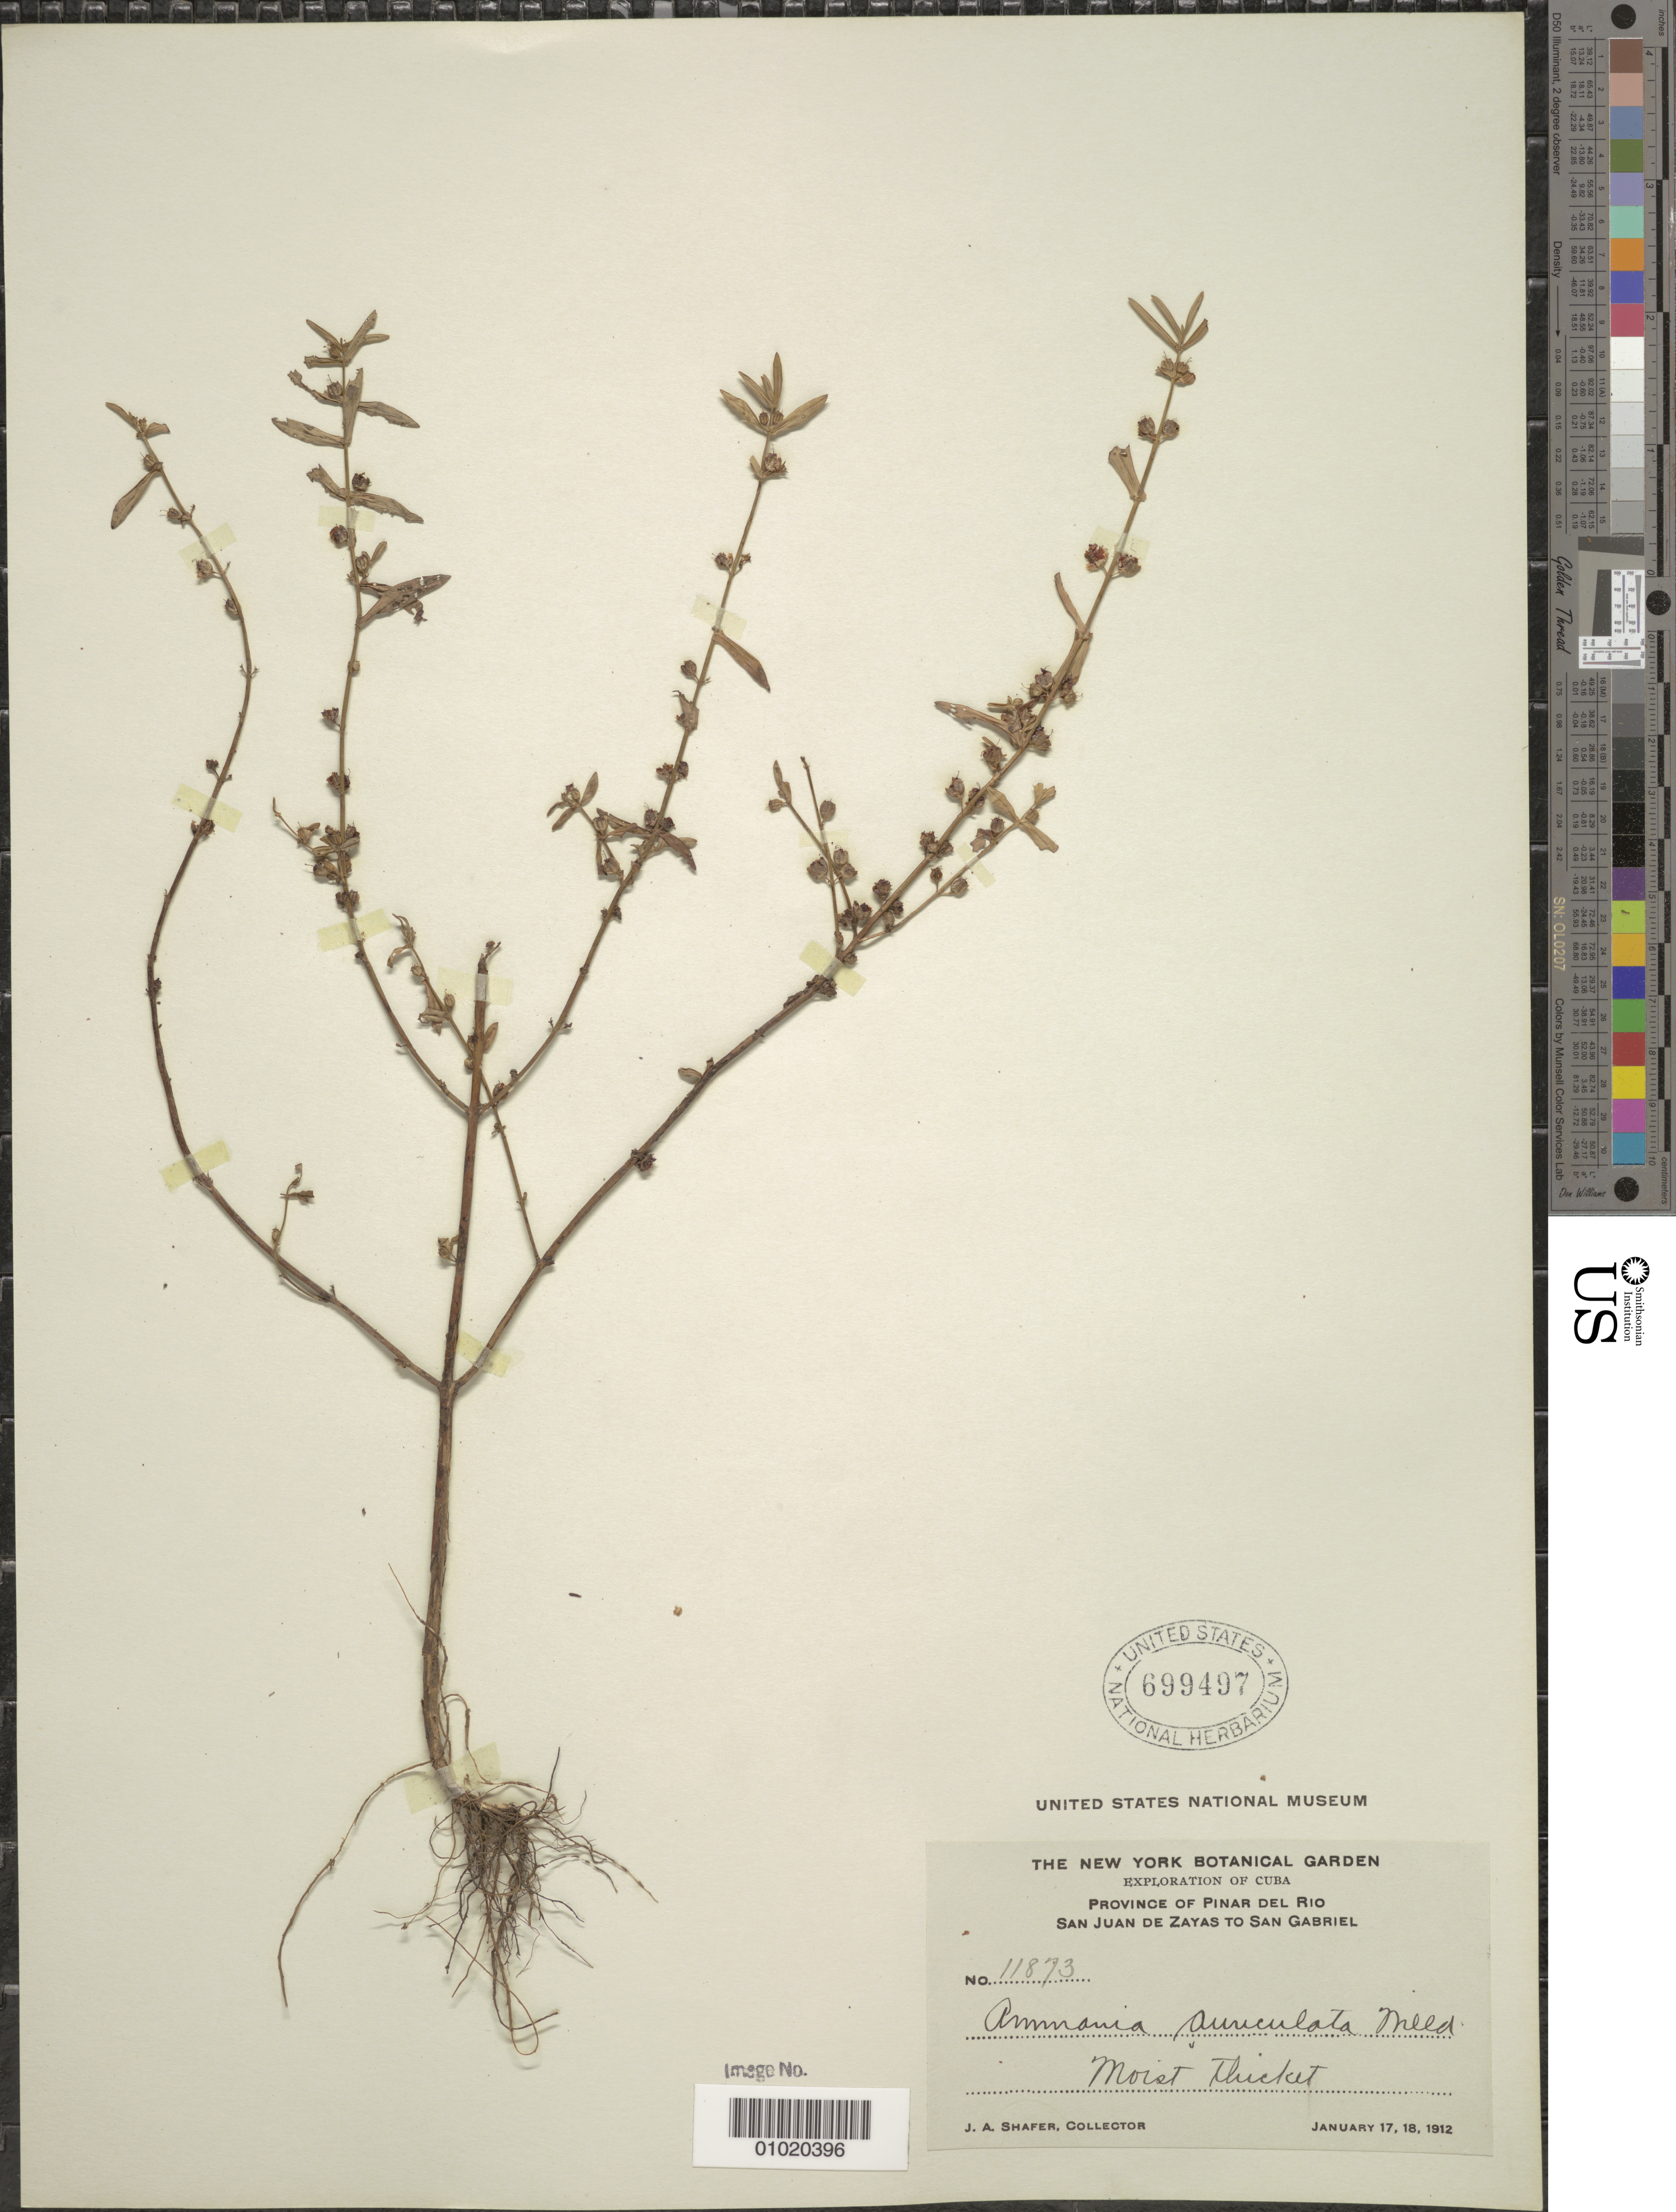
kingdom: Plantae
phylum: Tracheophyta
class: Magnoliopsida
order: Myrtales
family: Lythraceae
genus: Ammannia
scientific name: Ammannia auriculata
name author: Willd.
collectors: J. A. Shafer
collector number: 11873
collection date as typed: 17 Jan 1912 and 18 Jan 1912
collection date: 1912-01-17,1912-01-18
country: Cuba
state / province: Pinar del Rio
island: Cuba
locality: San Juan de Zayas to San Gabriel Moist thicket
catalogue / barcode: US 699497